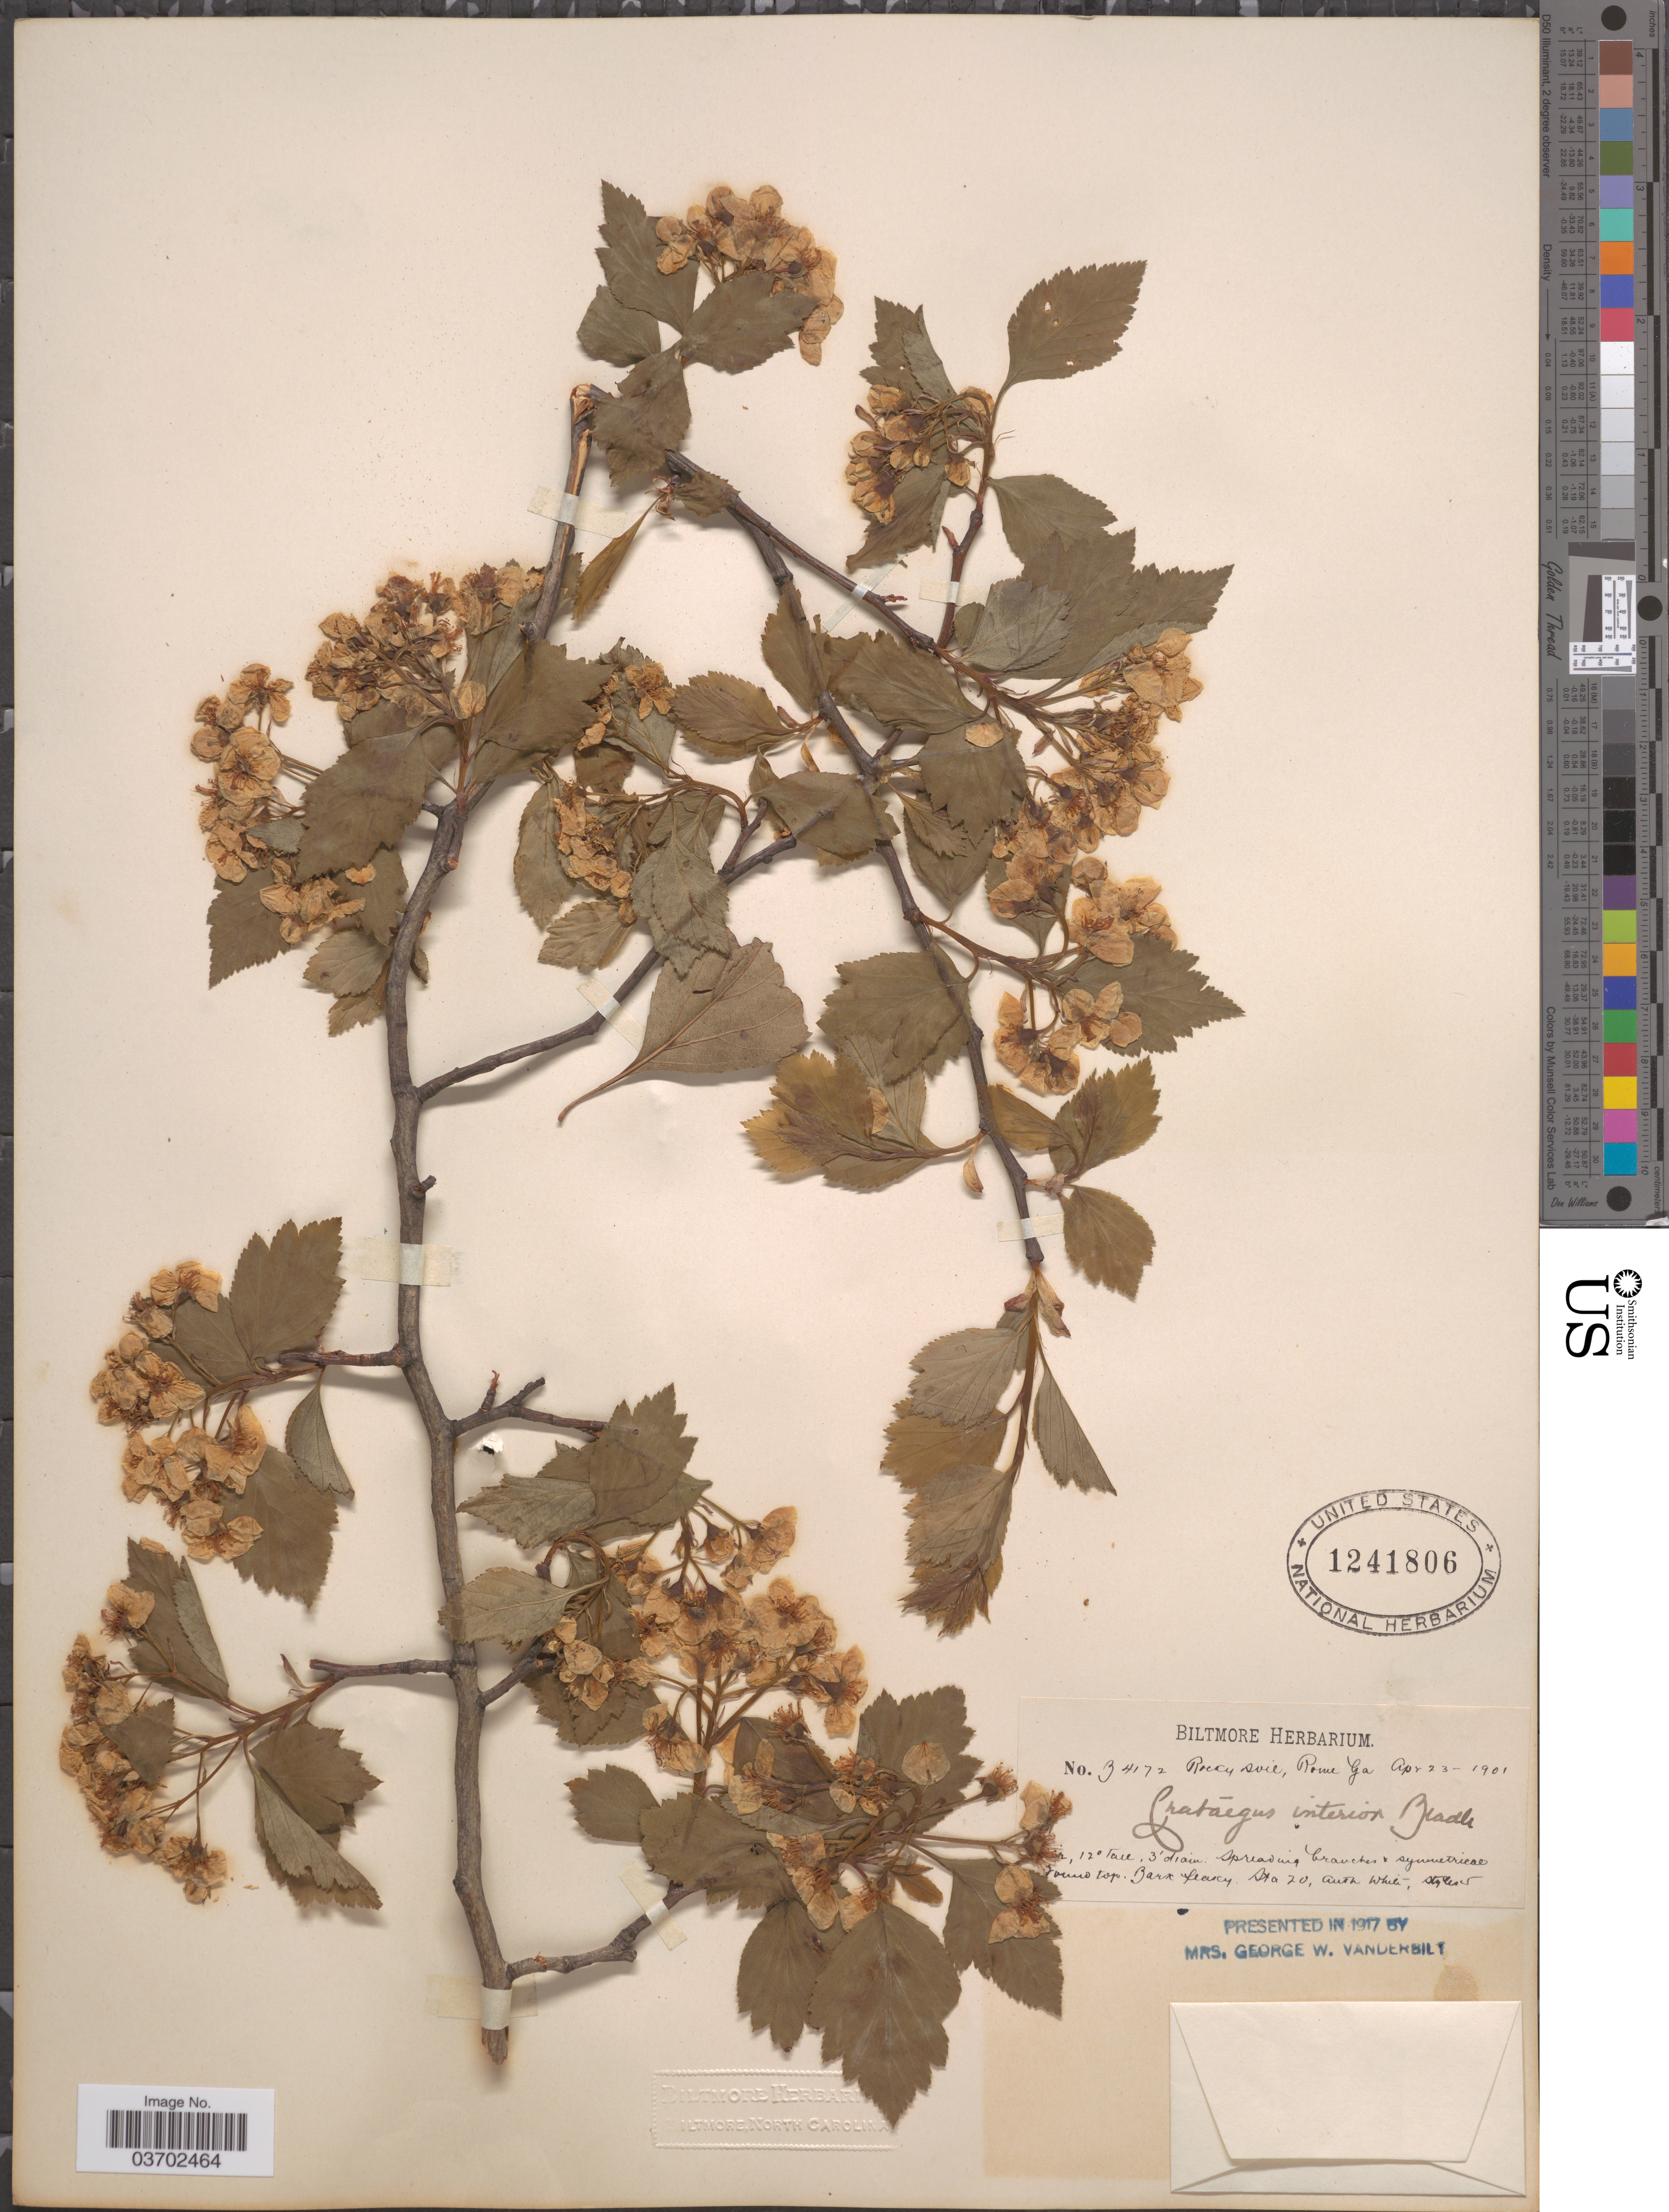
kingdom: Plantae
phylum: Tracheophyta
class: Magnoliopsida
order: Rosales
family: Rosaceae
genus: Crataegus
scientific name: Crataegus viridis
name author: L.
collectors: ex herb. Biltmore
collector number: B4172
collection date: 1901-04-23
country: United States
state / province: Georgia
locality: Rocky soil, Rome.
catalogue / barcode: US 1241806